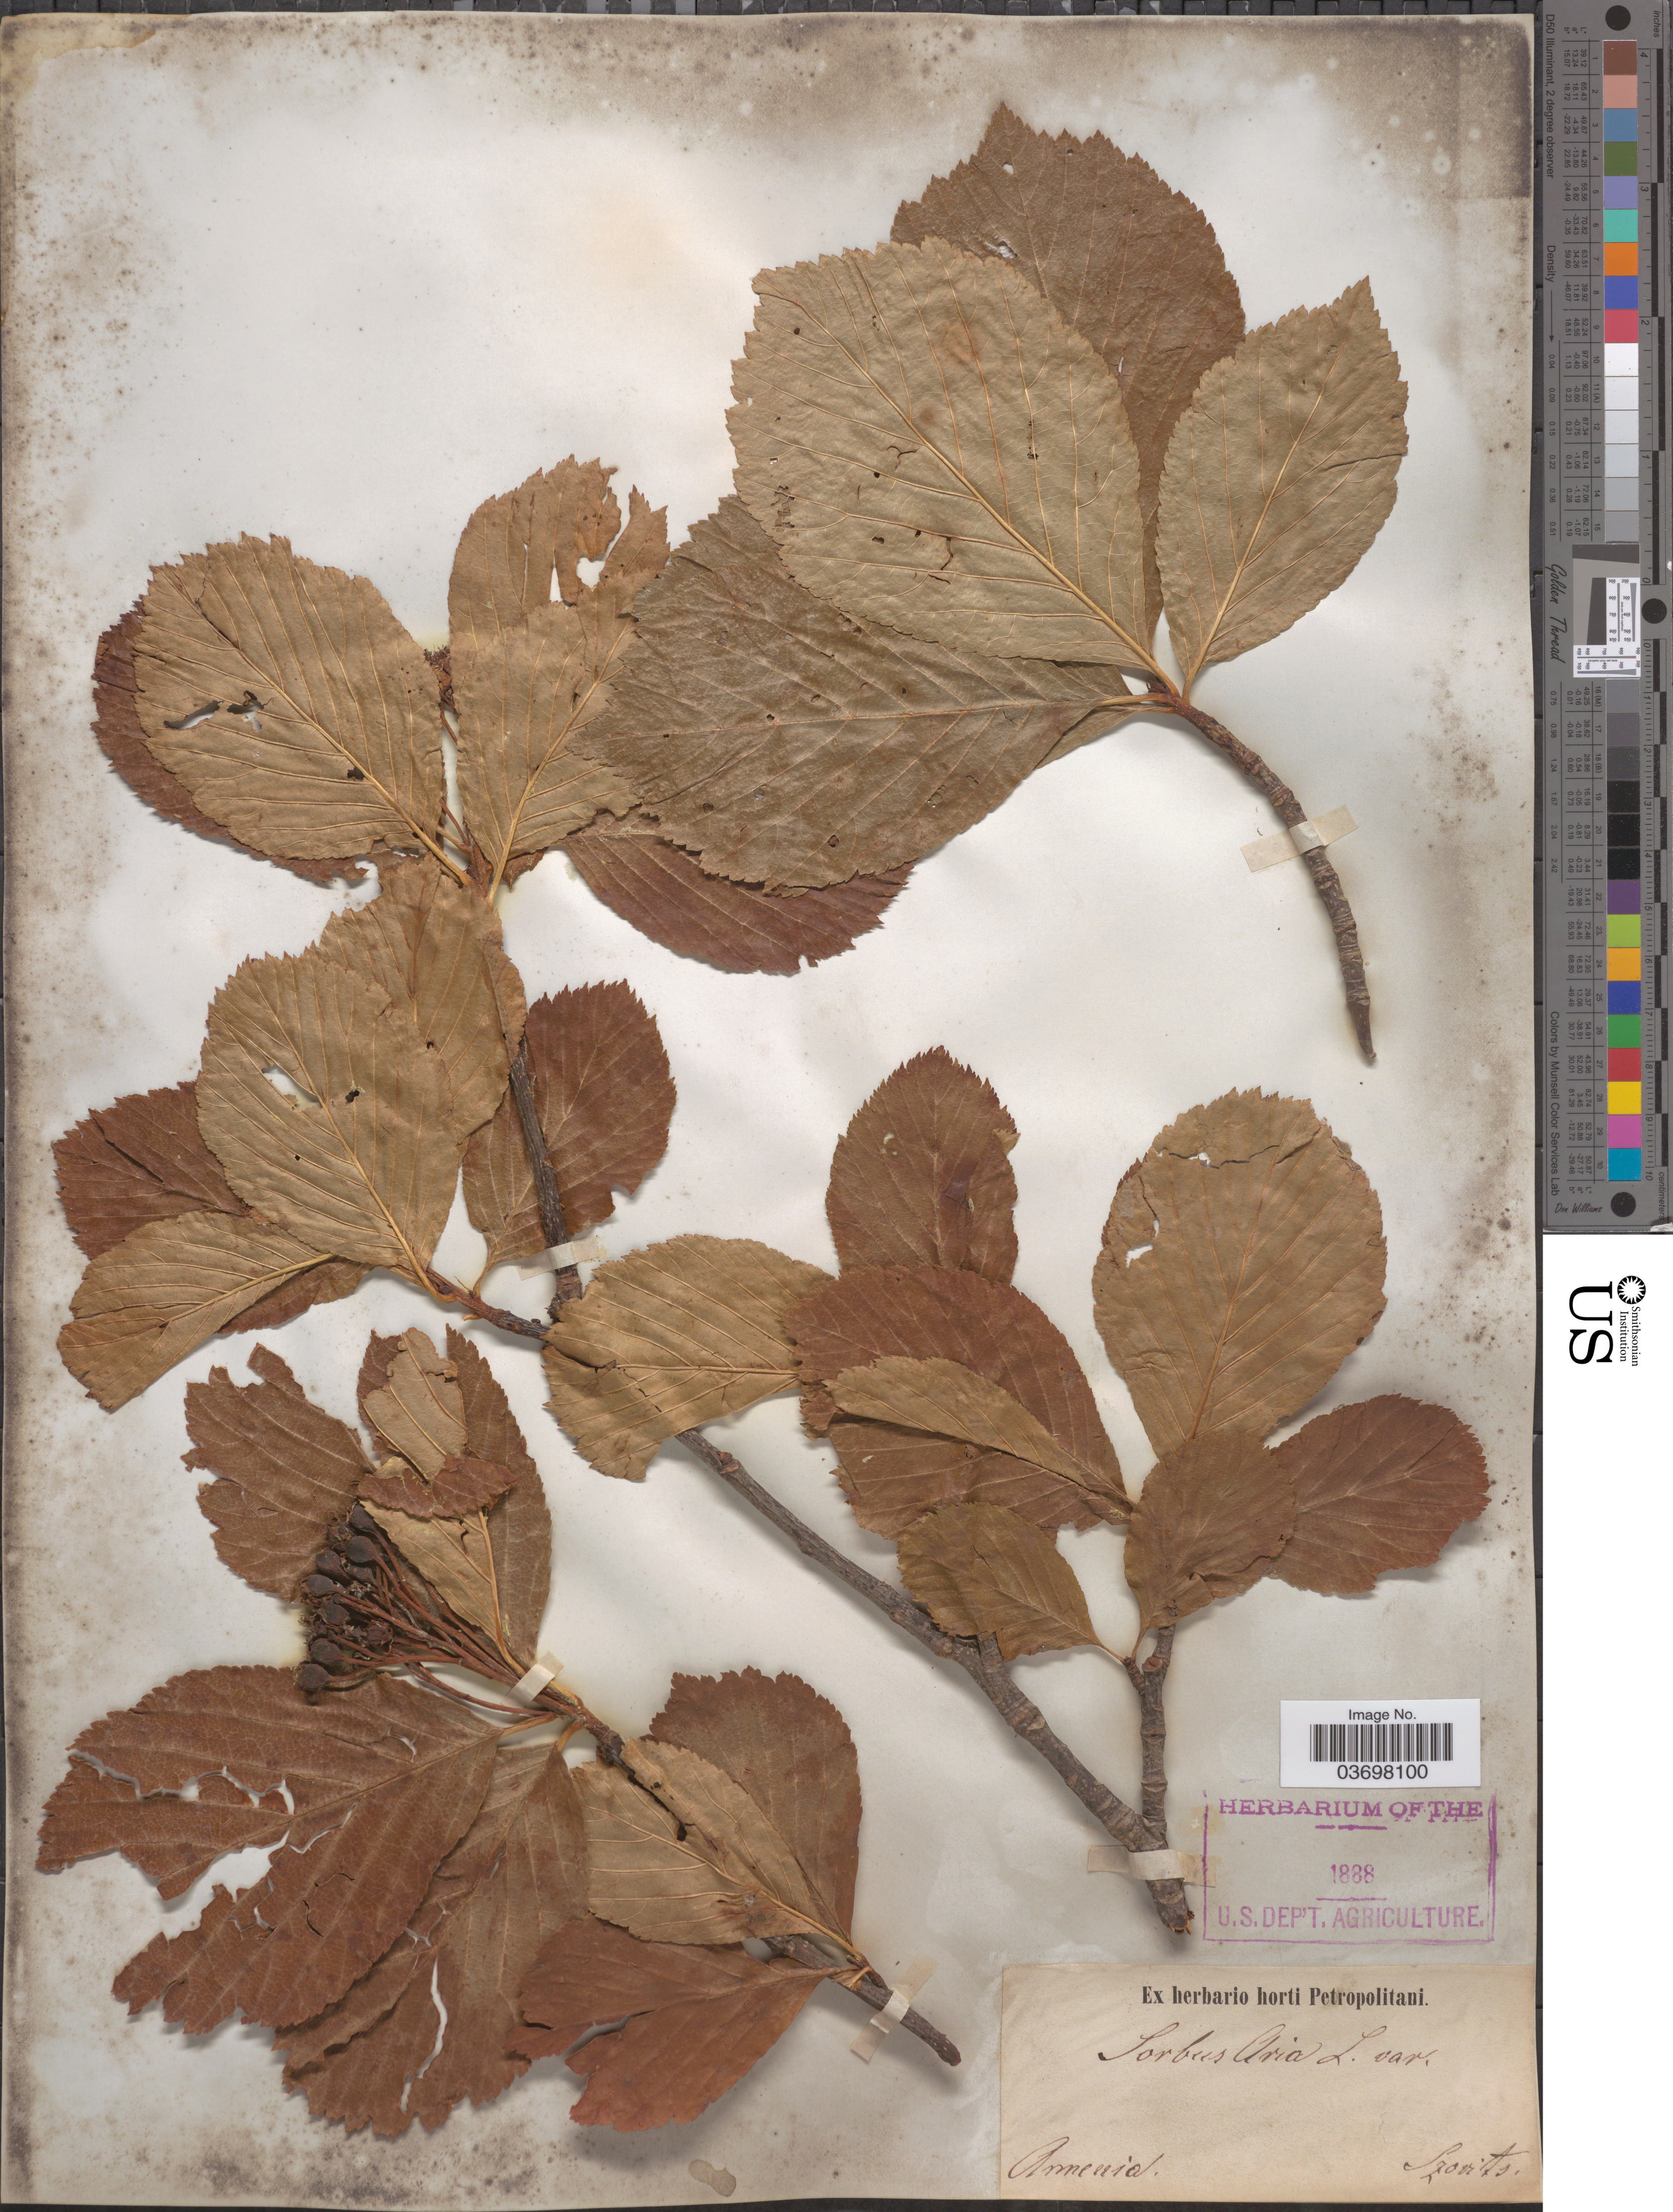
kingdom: Plantae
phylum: Tracheophyta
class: Magnoliopsida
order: Rosales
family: Rosaceae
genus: Sorbus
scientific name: Sorbus aria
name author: (L.) Crantz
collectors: Szovits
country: Armenia